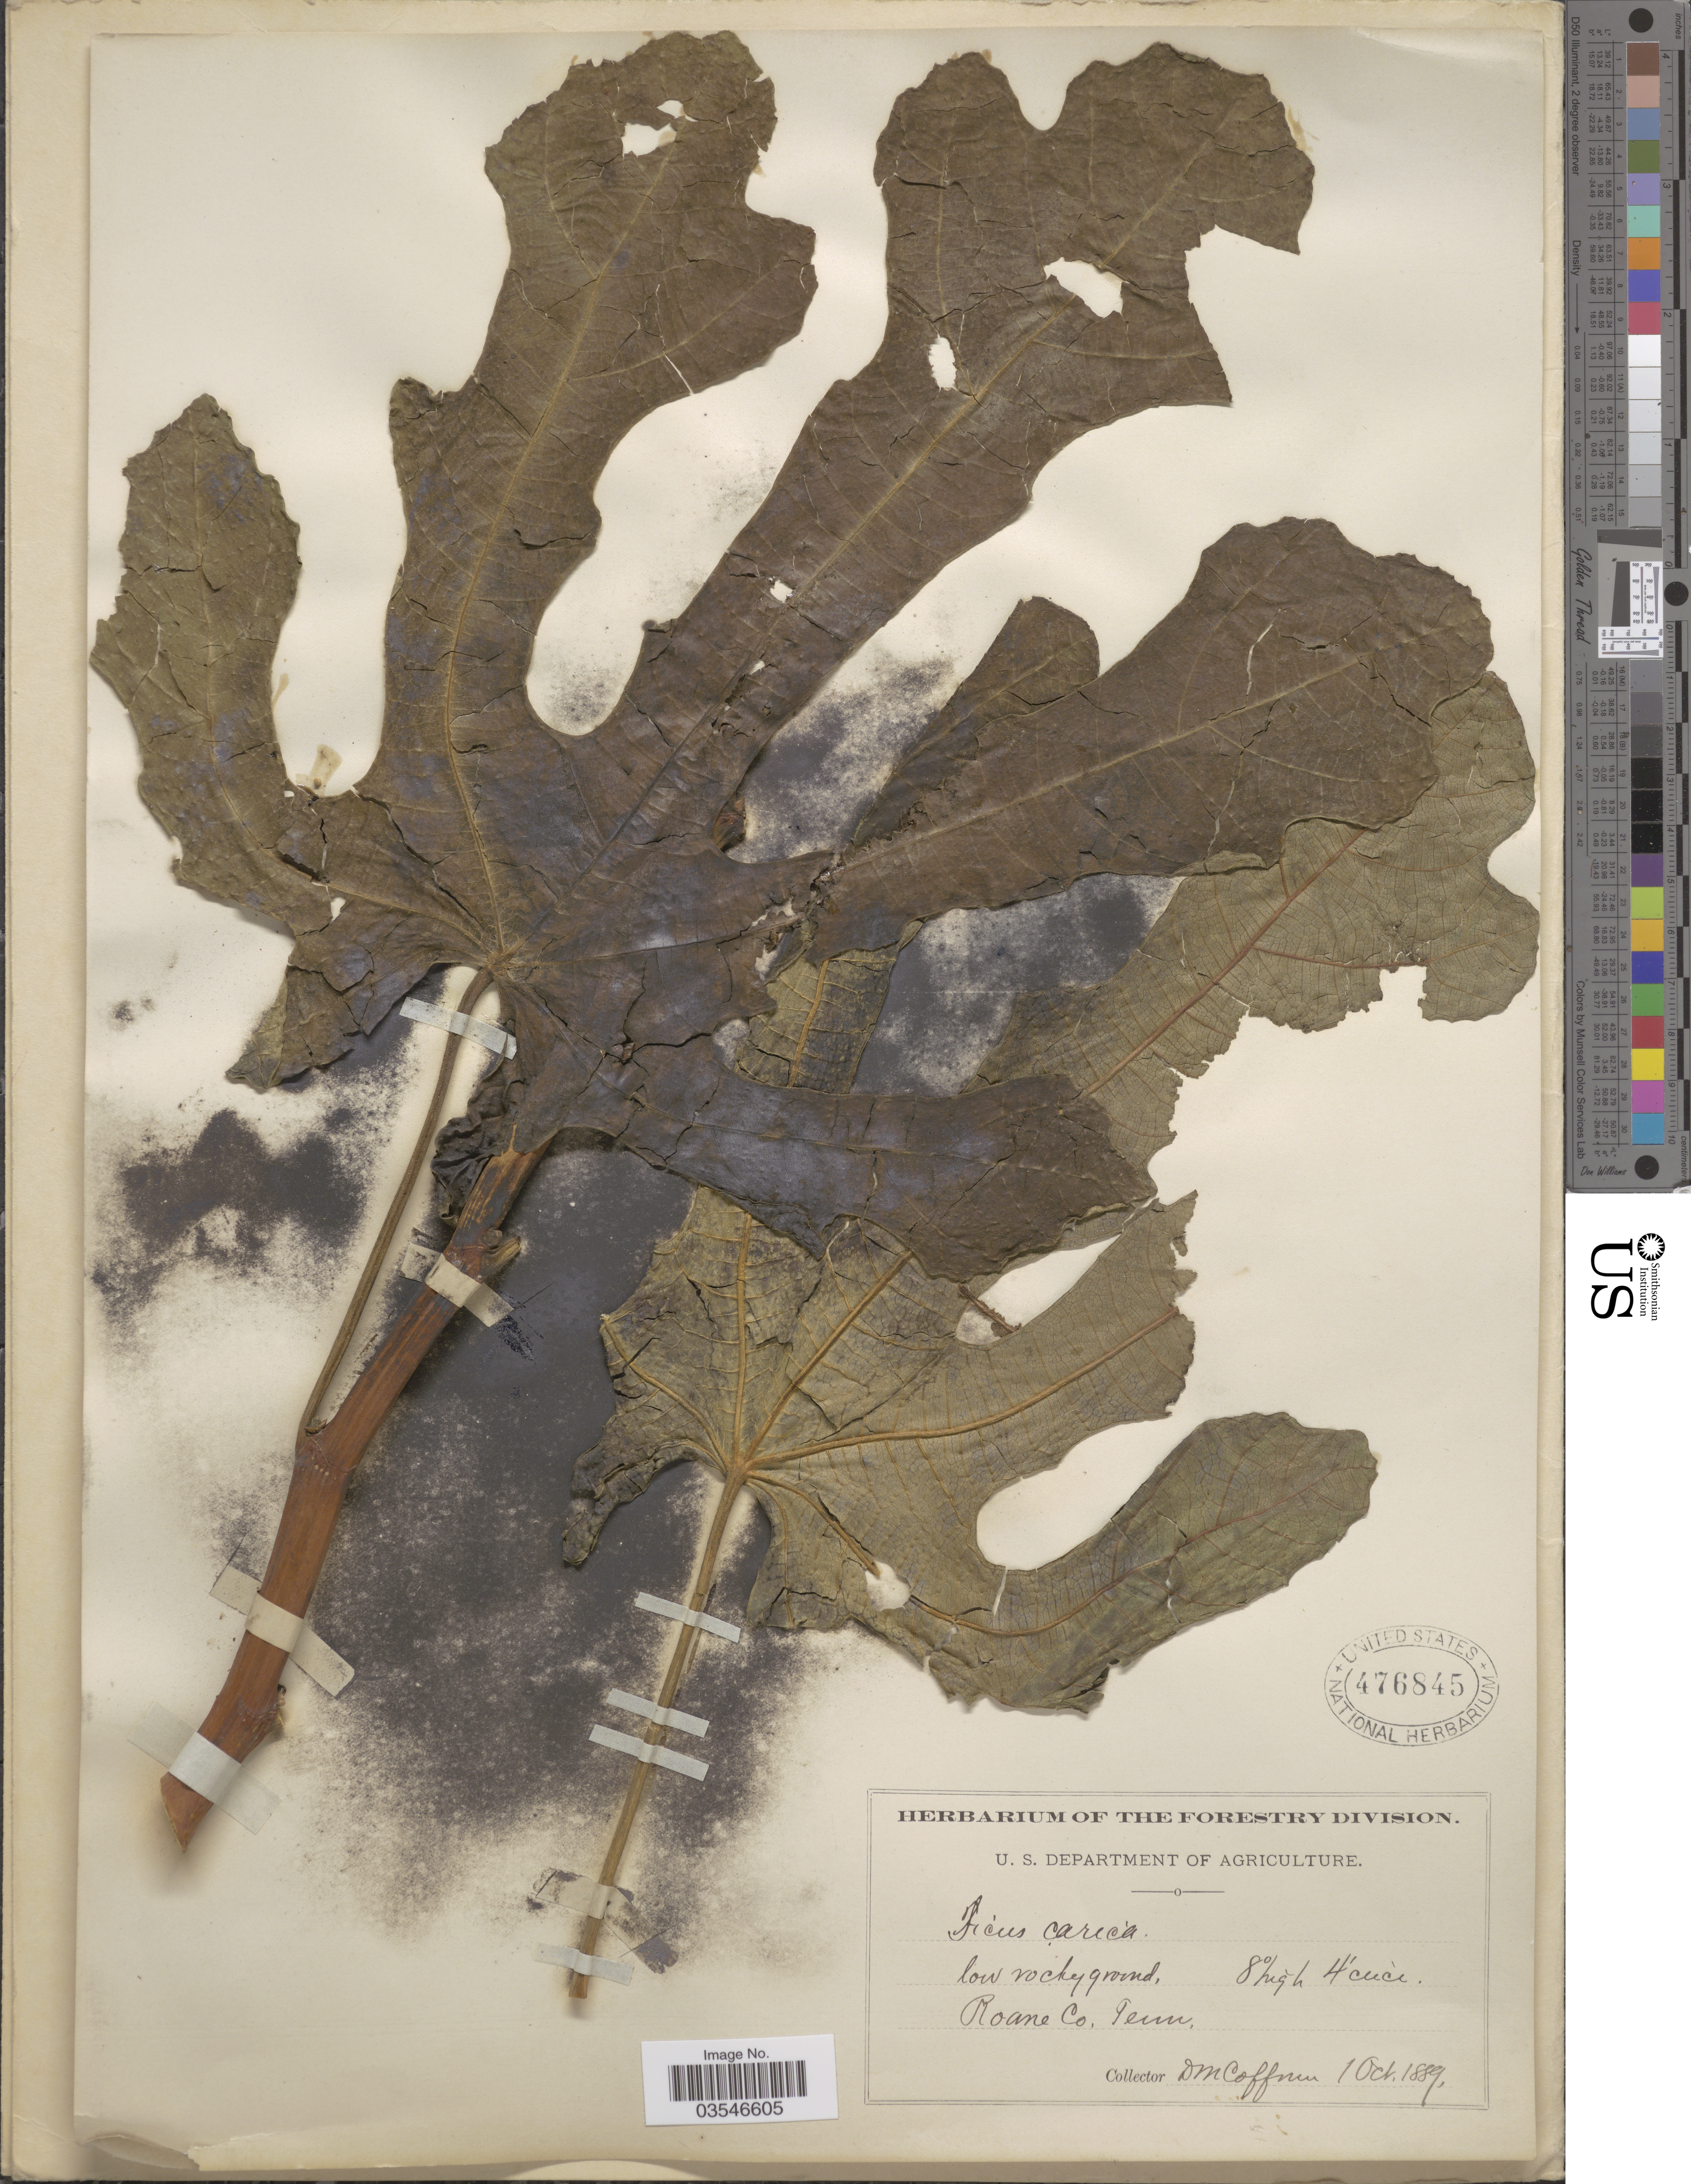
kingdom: Plantae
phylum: Tracheophyta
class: Magnoliopsida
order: Rosales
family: Moraceae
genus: Ficus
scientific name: Ficus carica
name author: L.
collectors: D. M. Coffman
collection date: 1889-10-01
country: United States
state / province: Tennessee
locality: Roane Co.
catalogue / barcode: US 476845